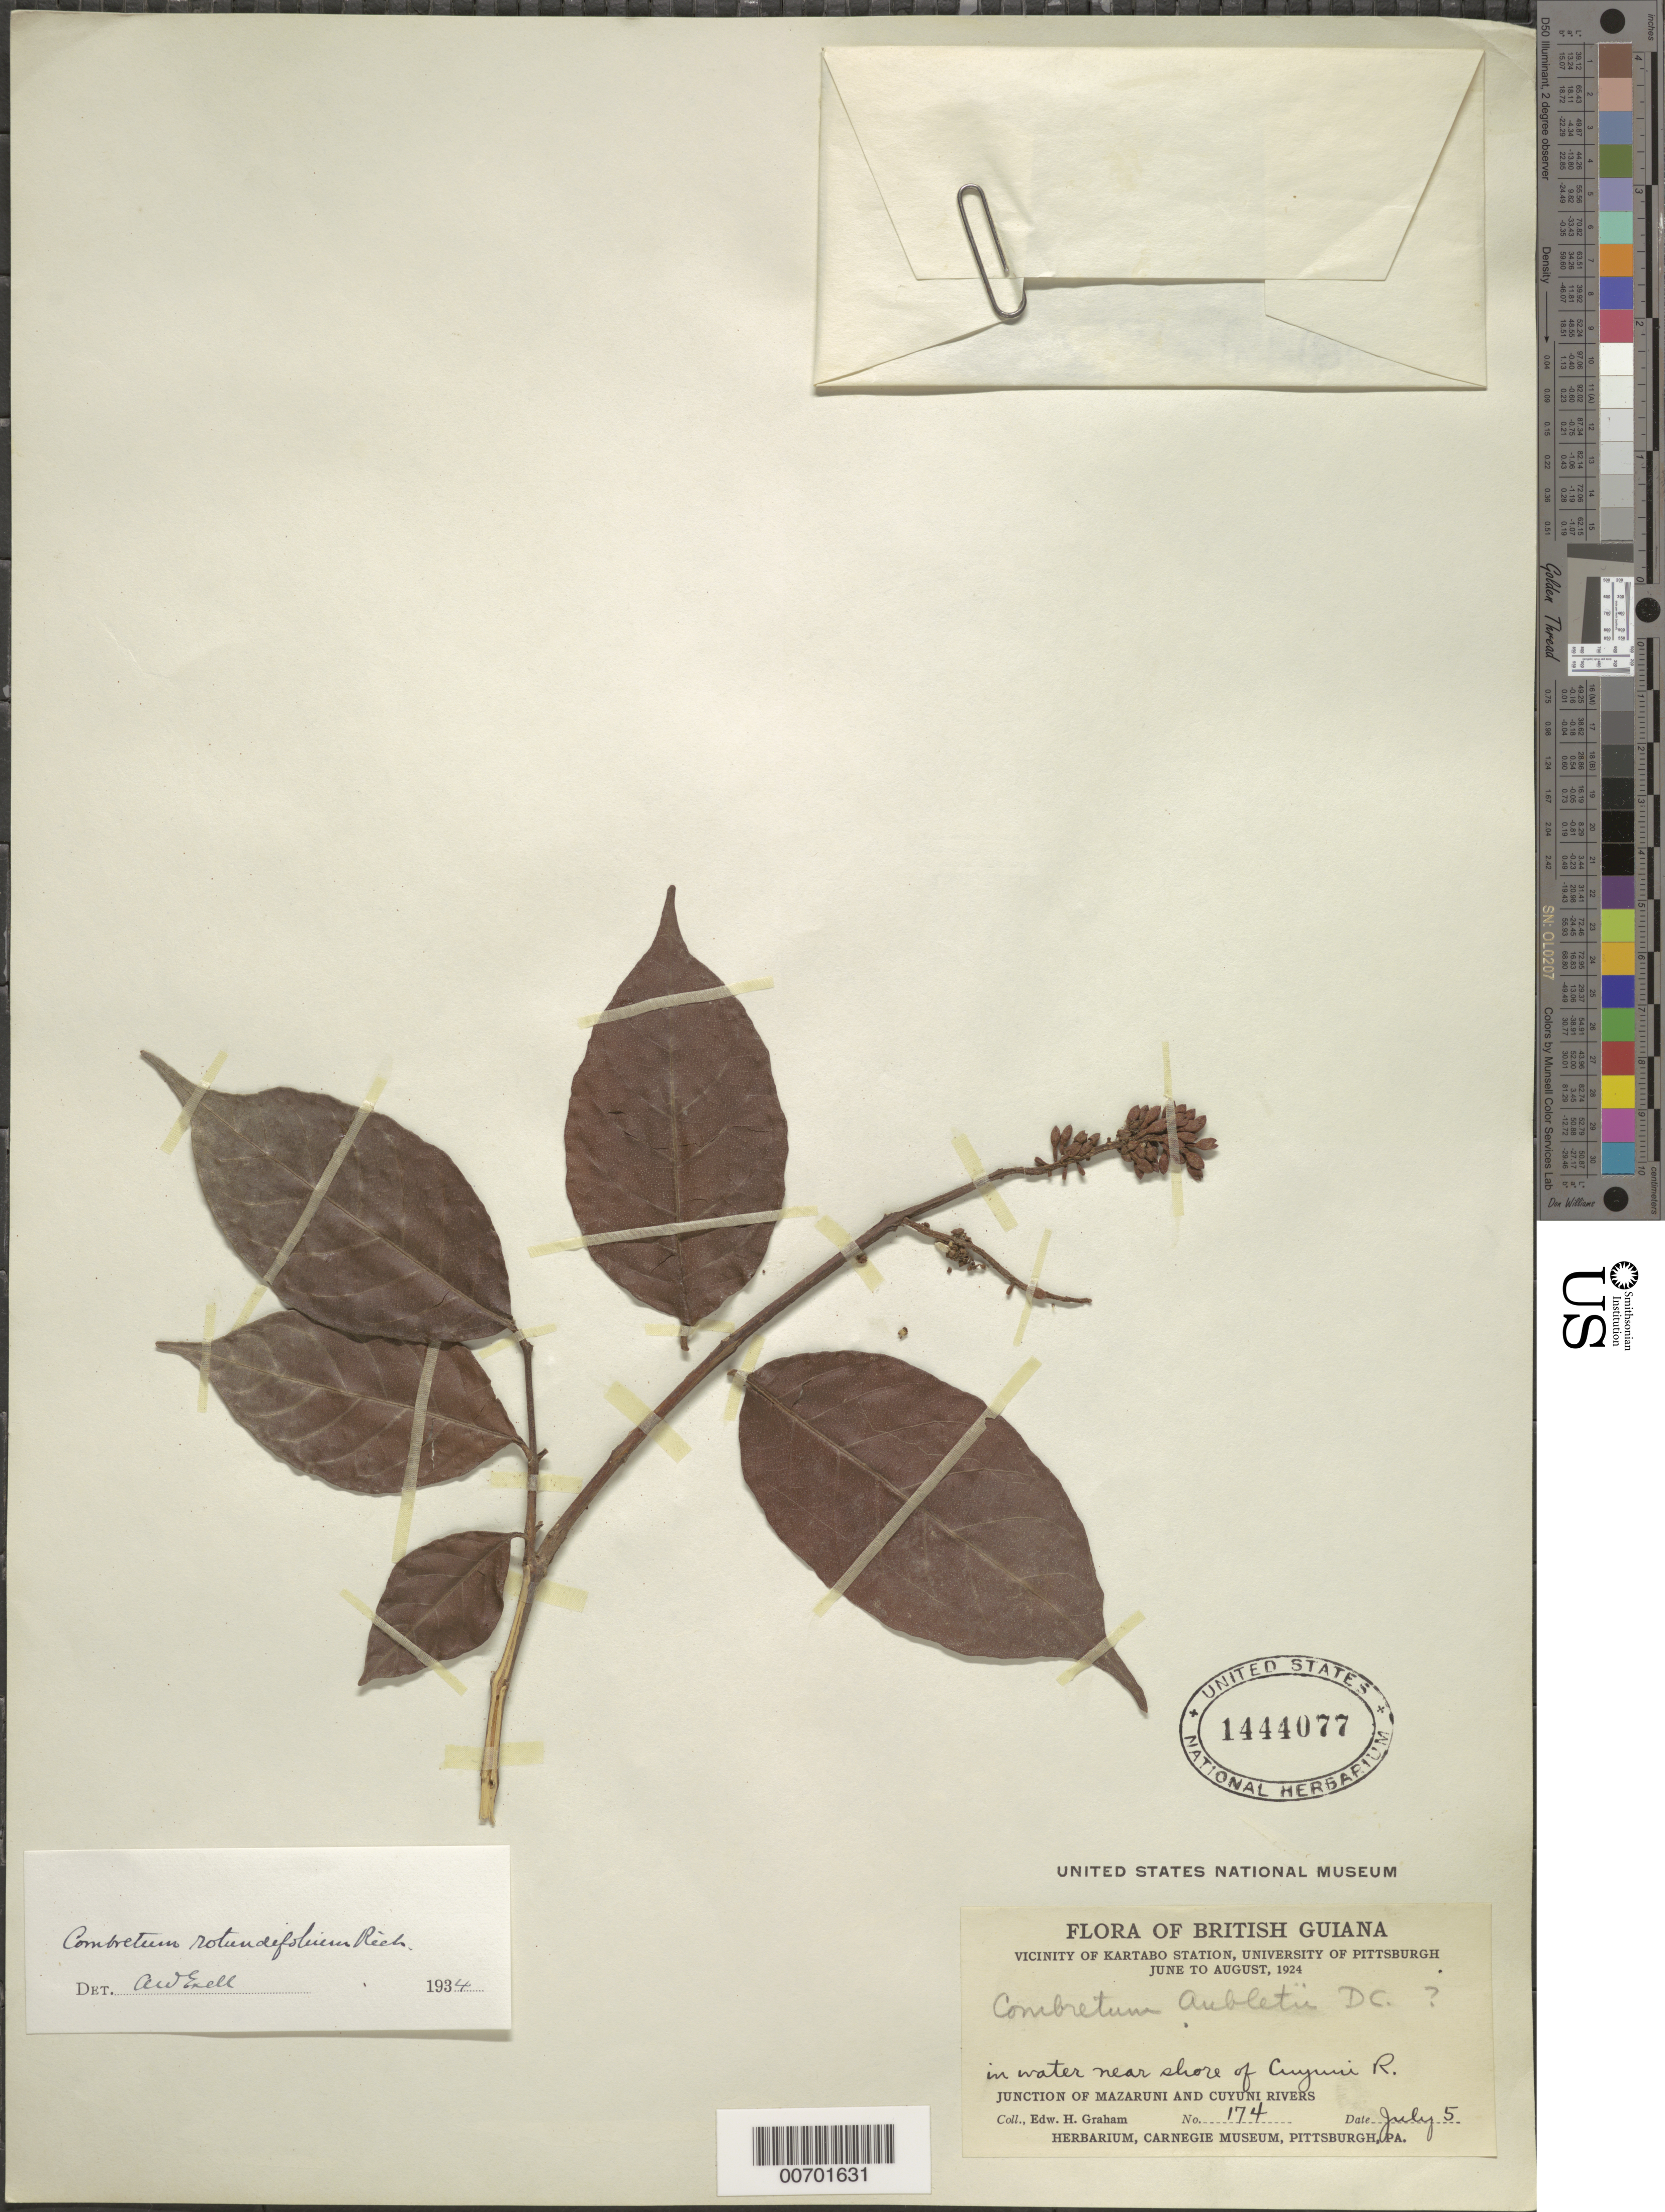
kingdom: Plantae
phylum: Tracheophyta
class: Magnoliopsida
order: Myrtales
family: Combretaceae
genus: Combretum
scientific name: Combretum rotundifolium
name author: Rich.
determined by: Exell, A. W.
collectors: E. H. Graham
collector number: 174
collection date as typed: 5-Jul-24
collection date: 1924-07-05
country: Guyana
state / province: Cuyuni-Mazaruni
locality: Kartabo Station, junction of Mazaruni and Cuyuni Rivers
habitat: In water near shore of Cuyuni R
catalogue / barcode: US 1444077